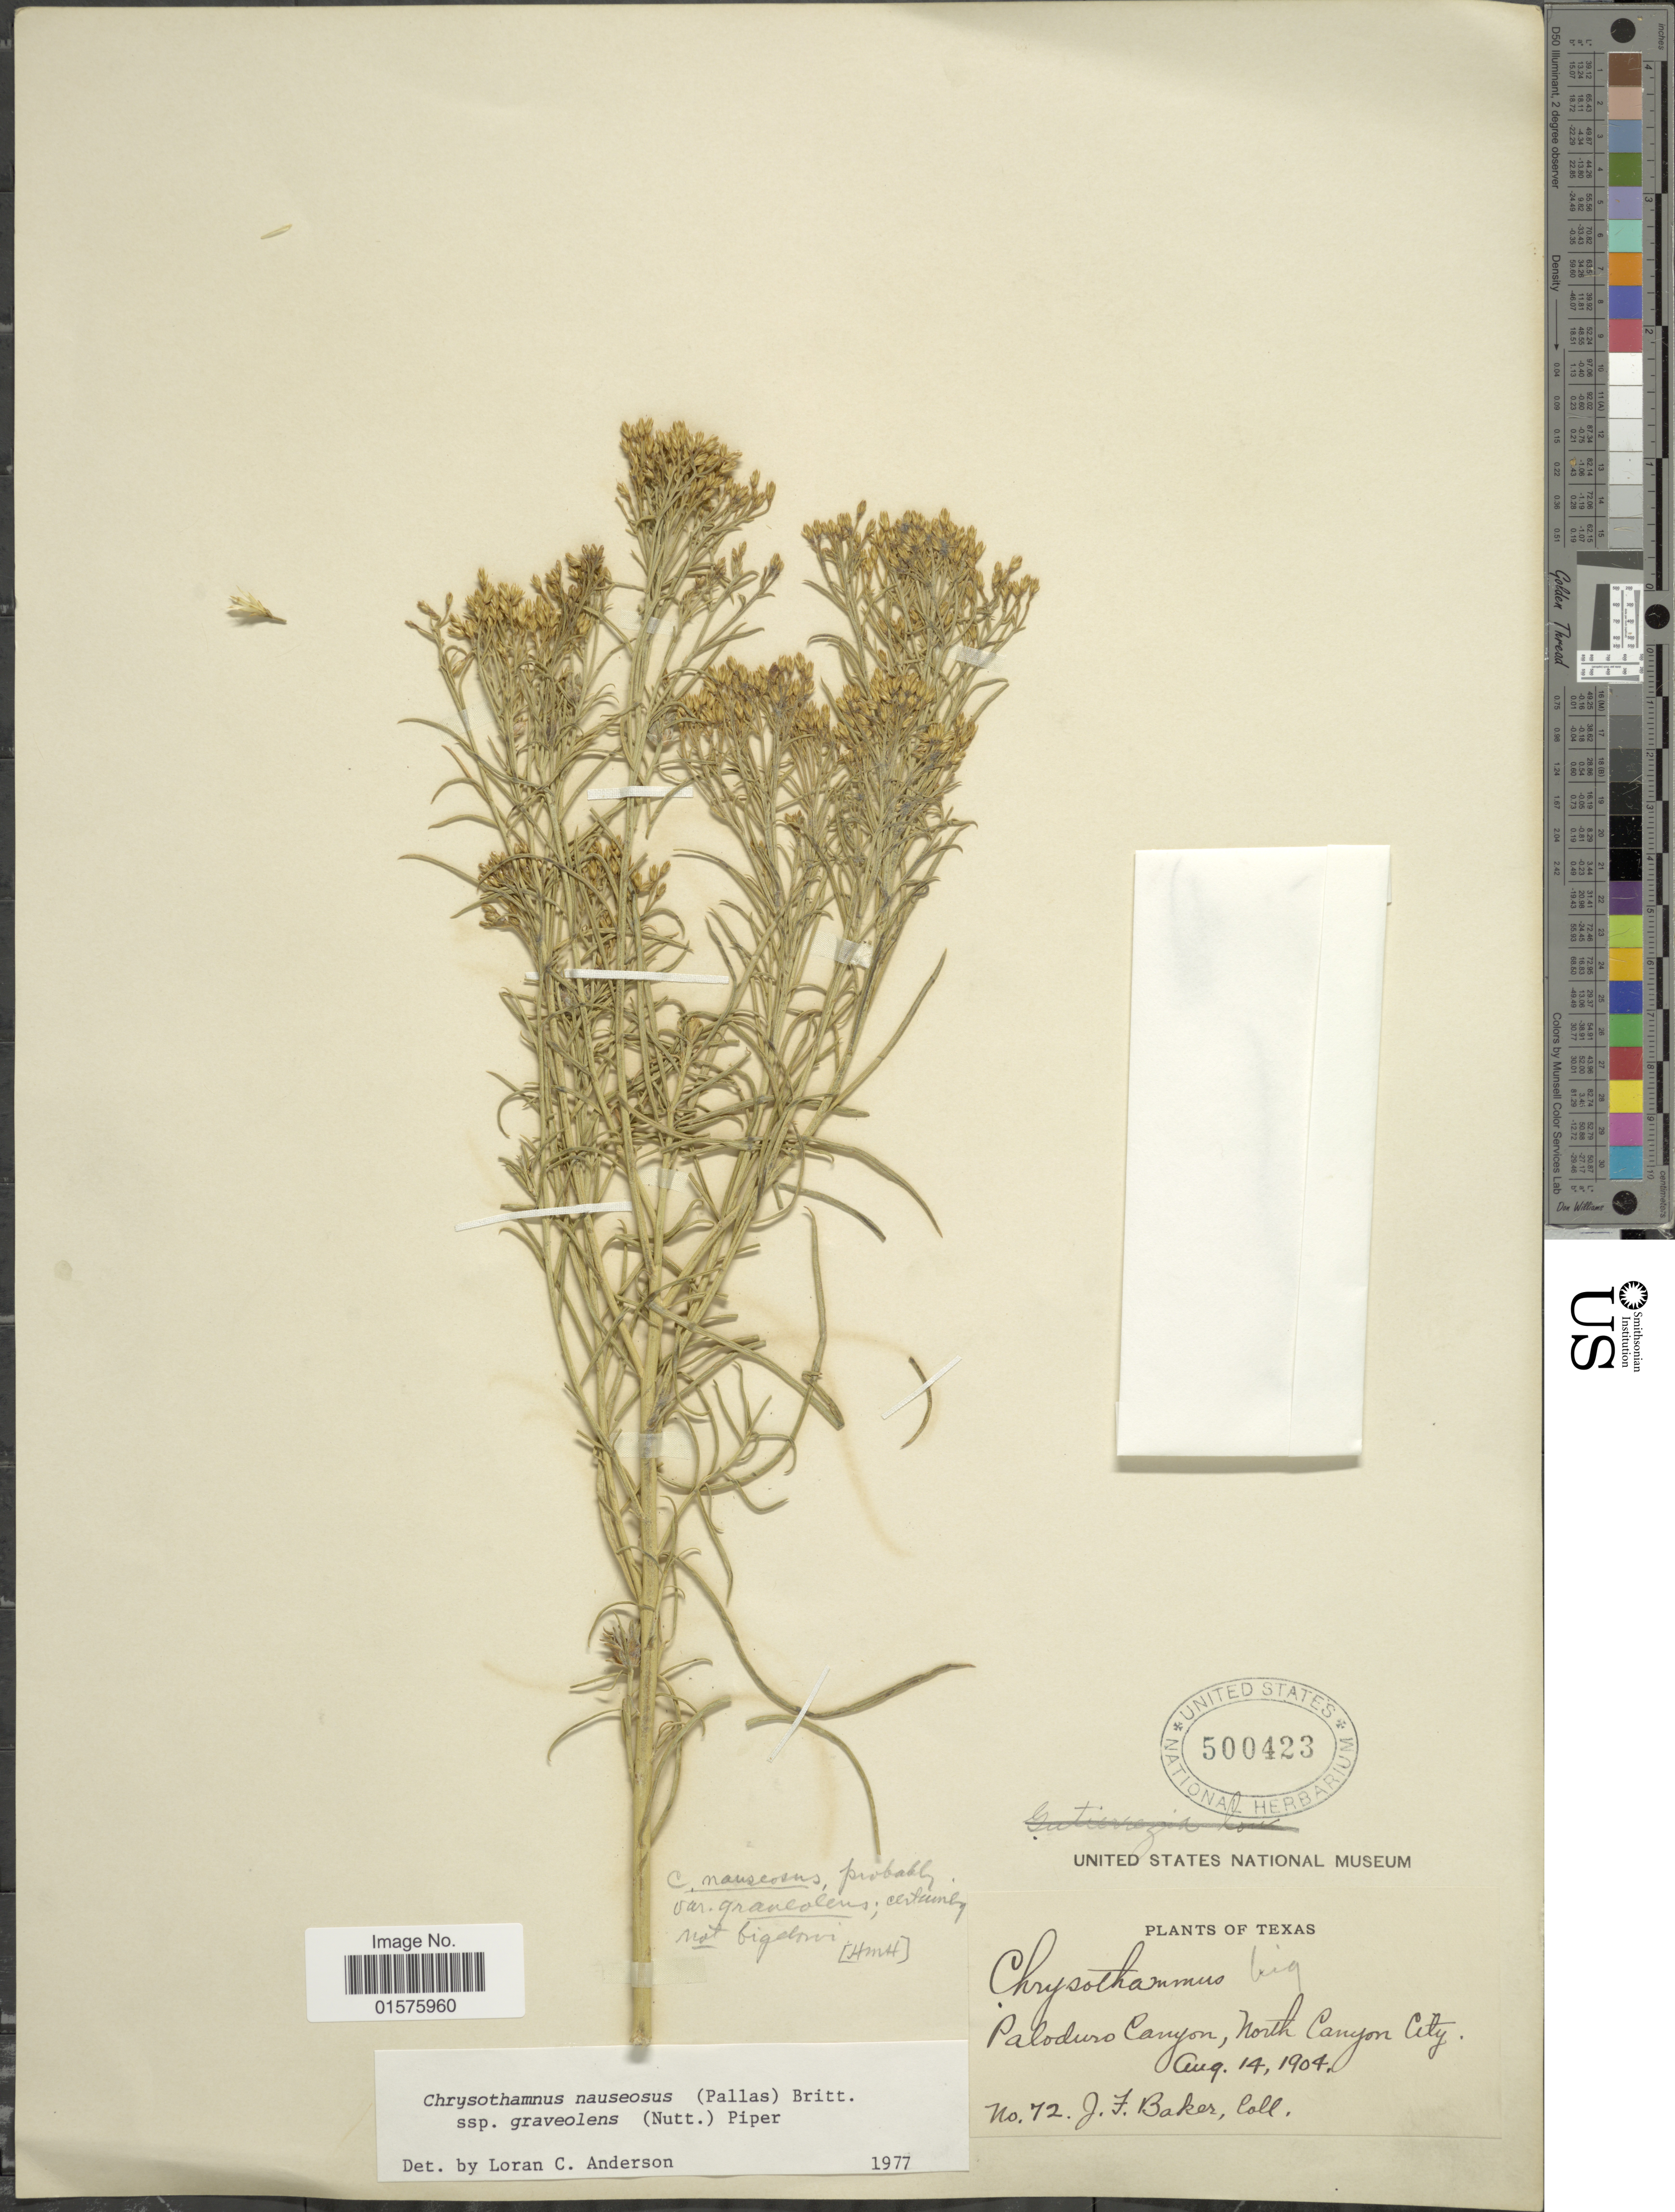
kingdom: Plantae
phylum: Tracheophyta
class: Magnoliopsida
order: Asterales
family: Asteraceae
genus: Ericameria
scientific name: Ericameria nauseosa var. graveolens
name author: (Nutt.) Reveal & Schuyler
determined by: Urbatsch, Lowell E., Curator (LSU), Louisiana State University (UNITED STATES)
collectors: J. F. Baker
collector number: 72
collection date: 1904-08-14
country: United States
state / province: Texas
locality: Paloduro Canyon, North Canyon City.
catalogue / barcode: US 500423